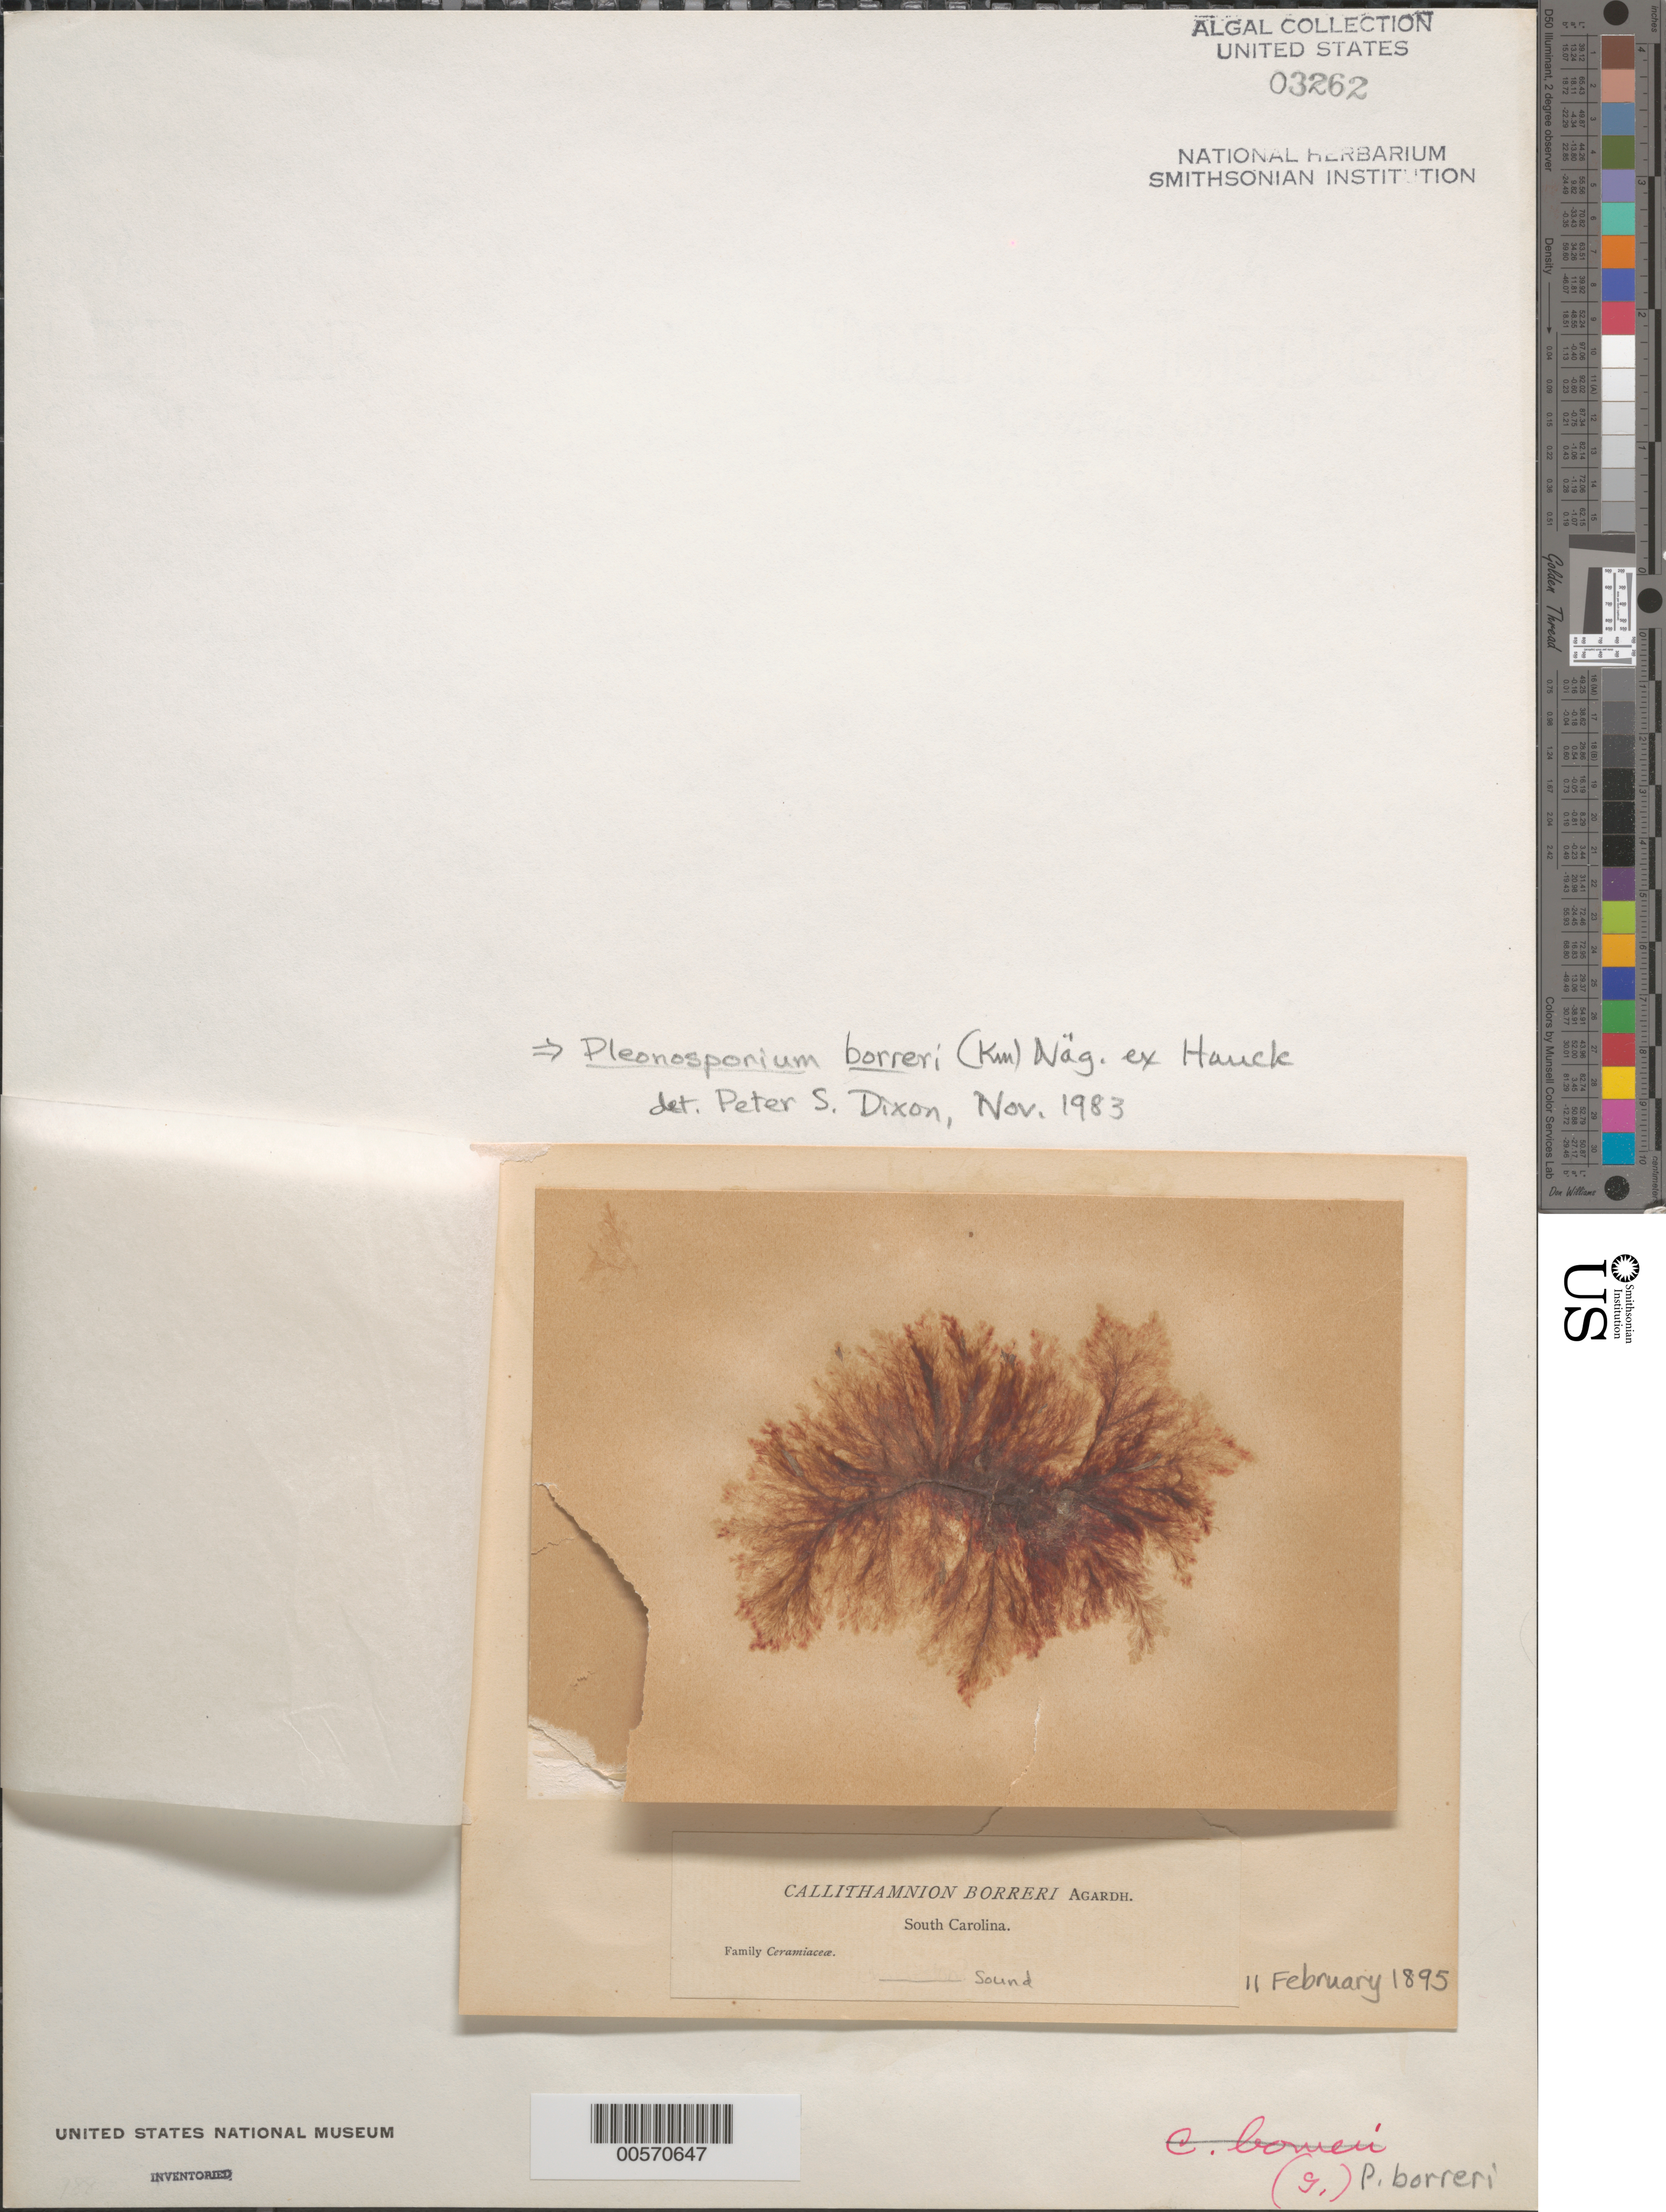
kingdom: Plantae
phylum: Rhodophyta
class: Florideophyceae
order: Ceramiales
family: Wrangeliaceae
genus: Pleonosporium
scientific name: Pleonosporium borreri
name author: (Sm.) Näg.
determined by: Dixon, P. S.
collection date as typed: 11 Feb 1885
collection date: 1885-02-11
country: United States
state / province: South Carolina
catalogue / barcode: US 3262